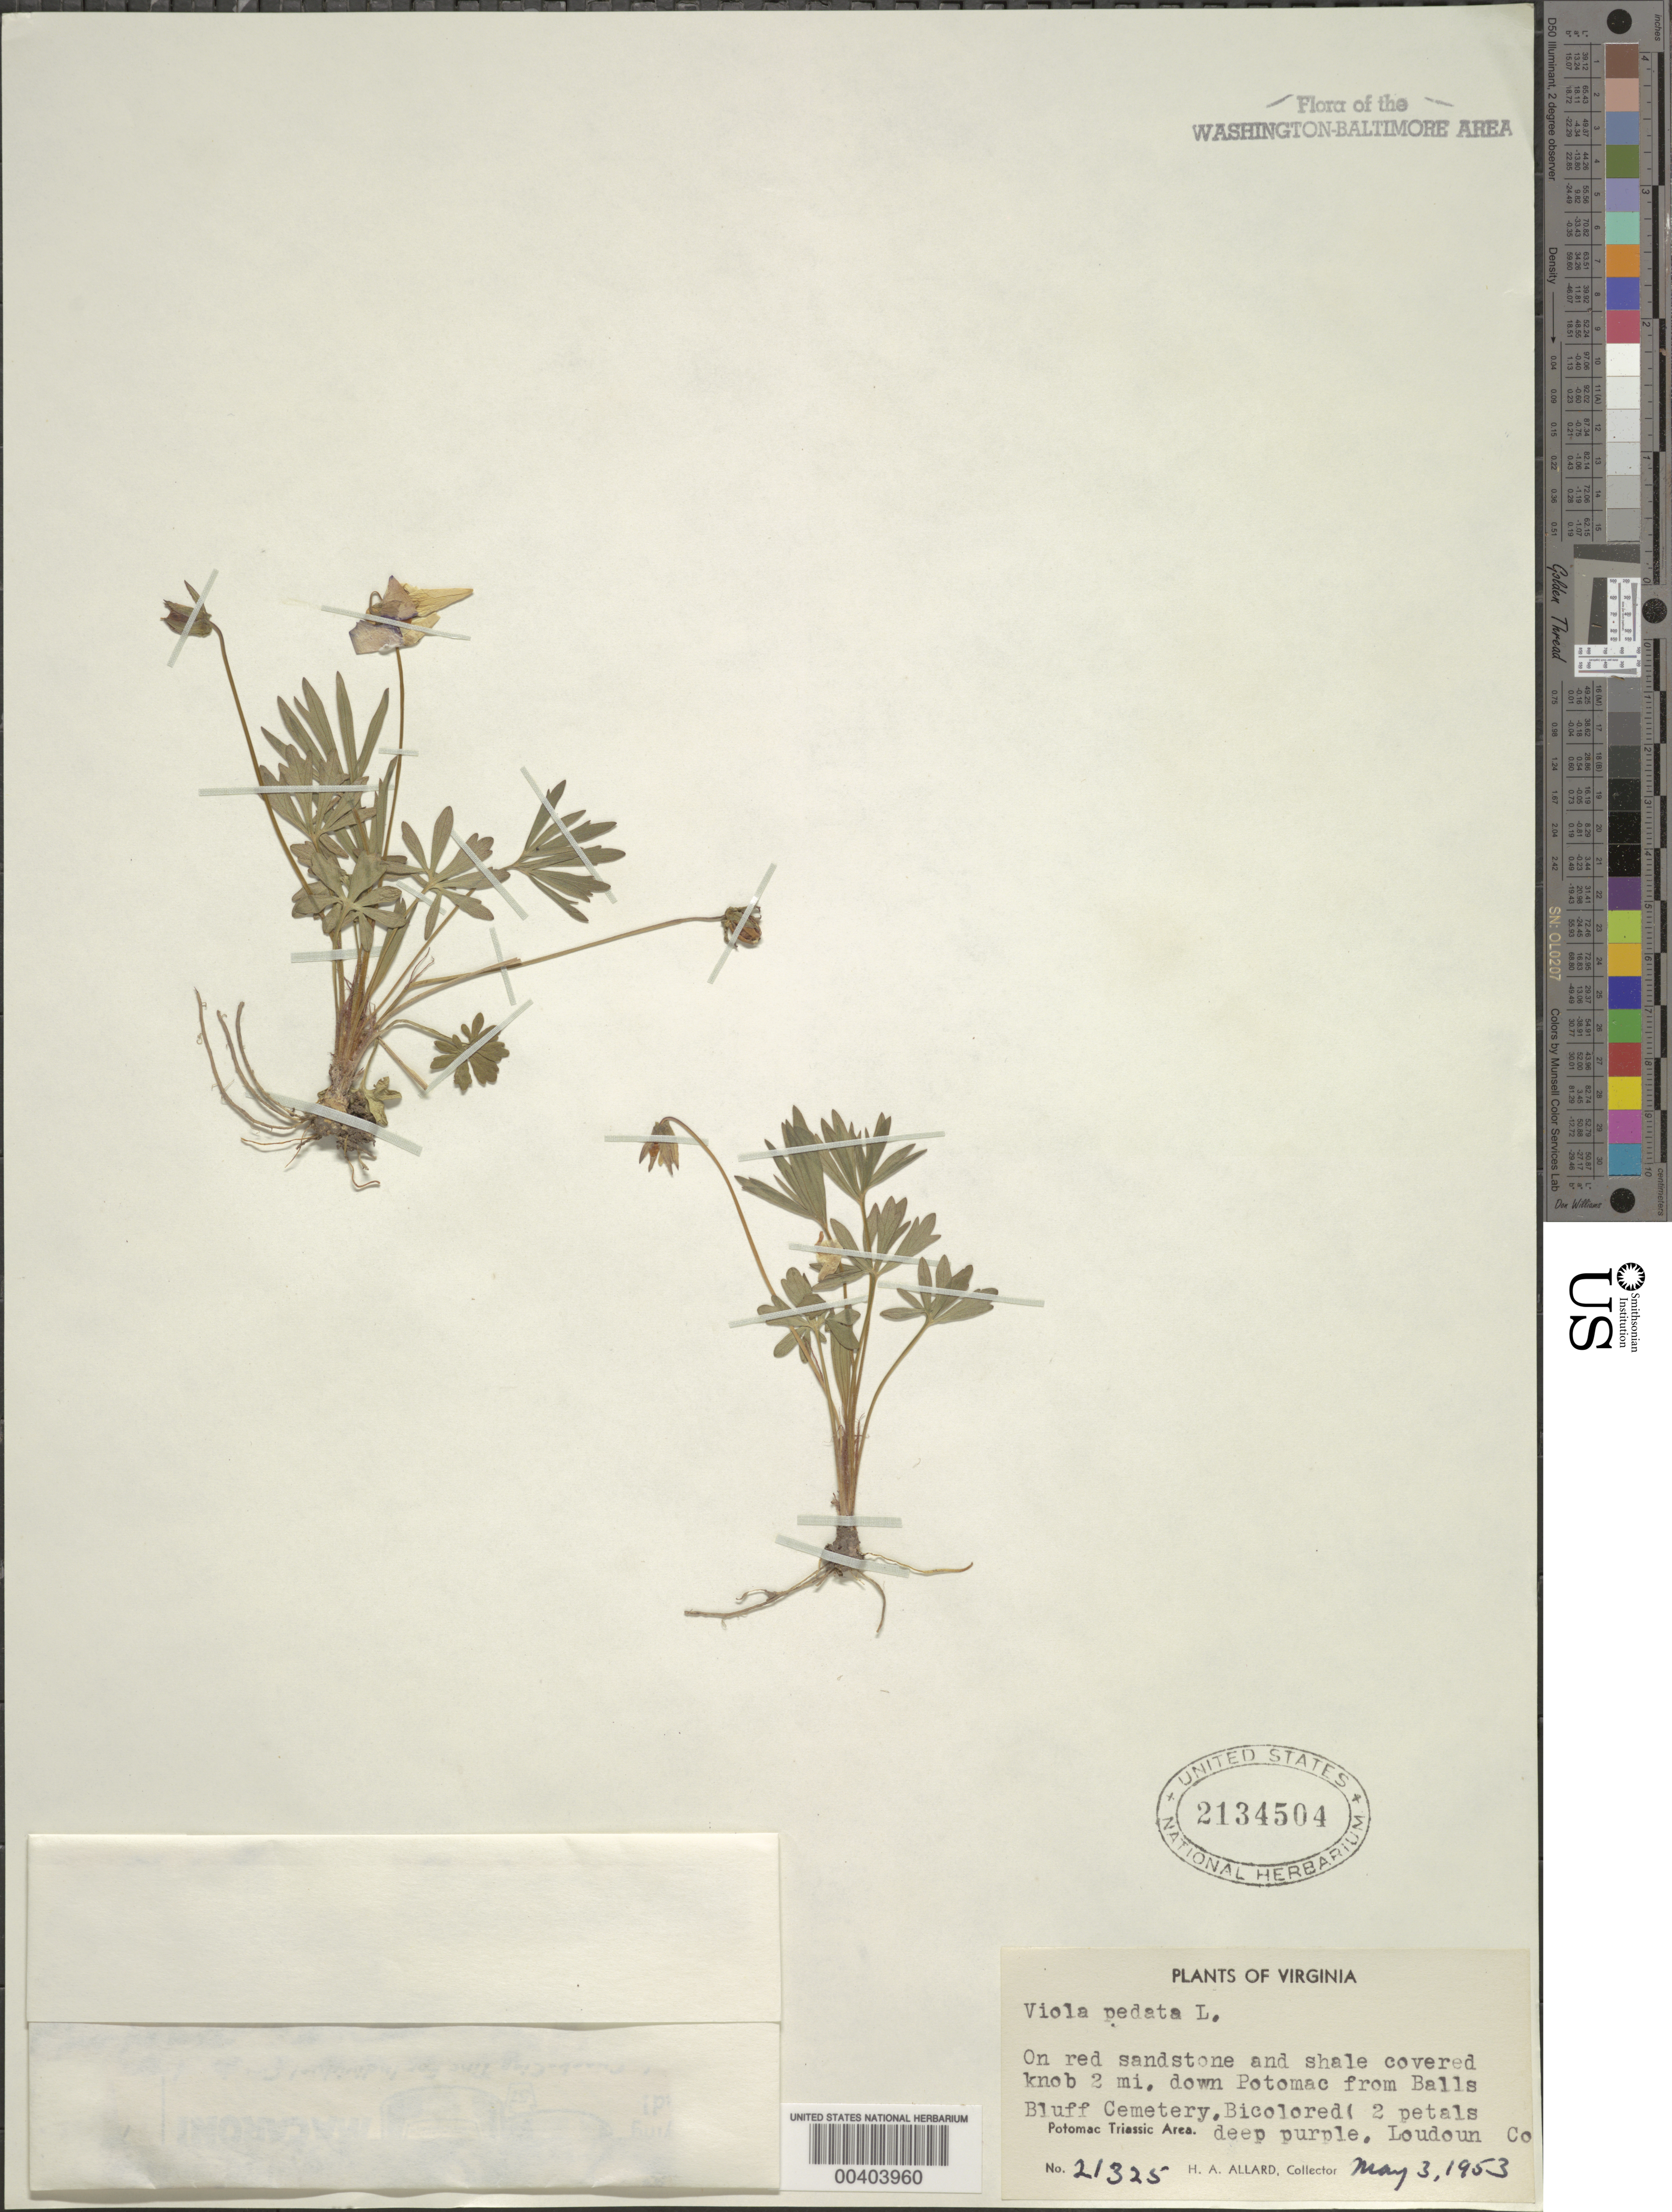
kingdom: Plantae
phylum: Tracheophyta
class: Magnoliopsida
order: Malpighiales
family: Violaceae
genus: Viola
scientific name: Viola pedata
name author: L.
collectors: H. A. Allard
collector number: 21325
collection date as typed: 03 May 1953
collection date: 1953-05-03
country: United States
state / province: Virginia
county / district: Loudoun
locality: Downstream from Balls Bluff Cemetery, on the Potomac River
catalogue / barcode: US 2134504